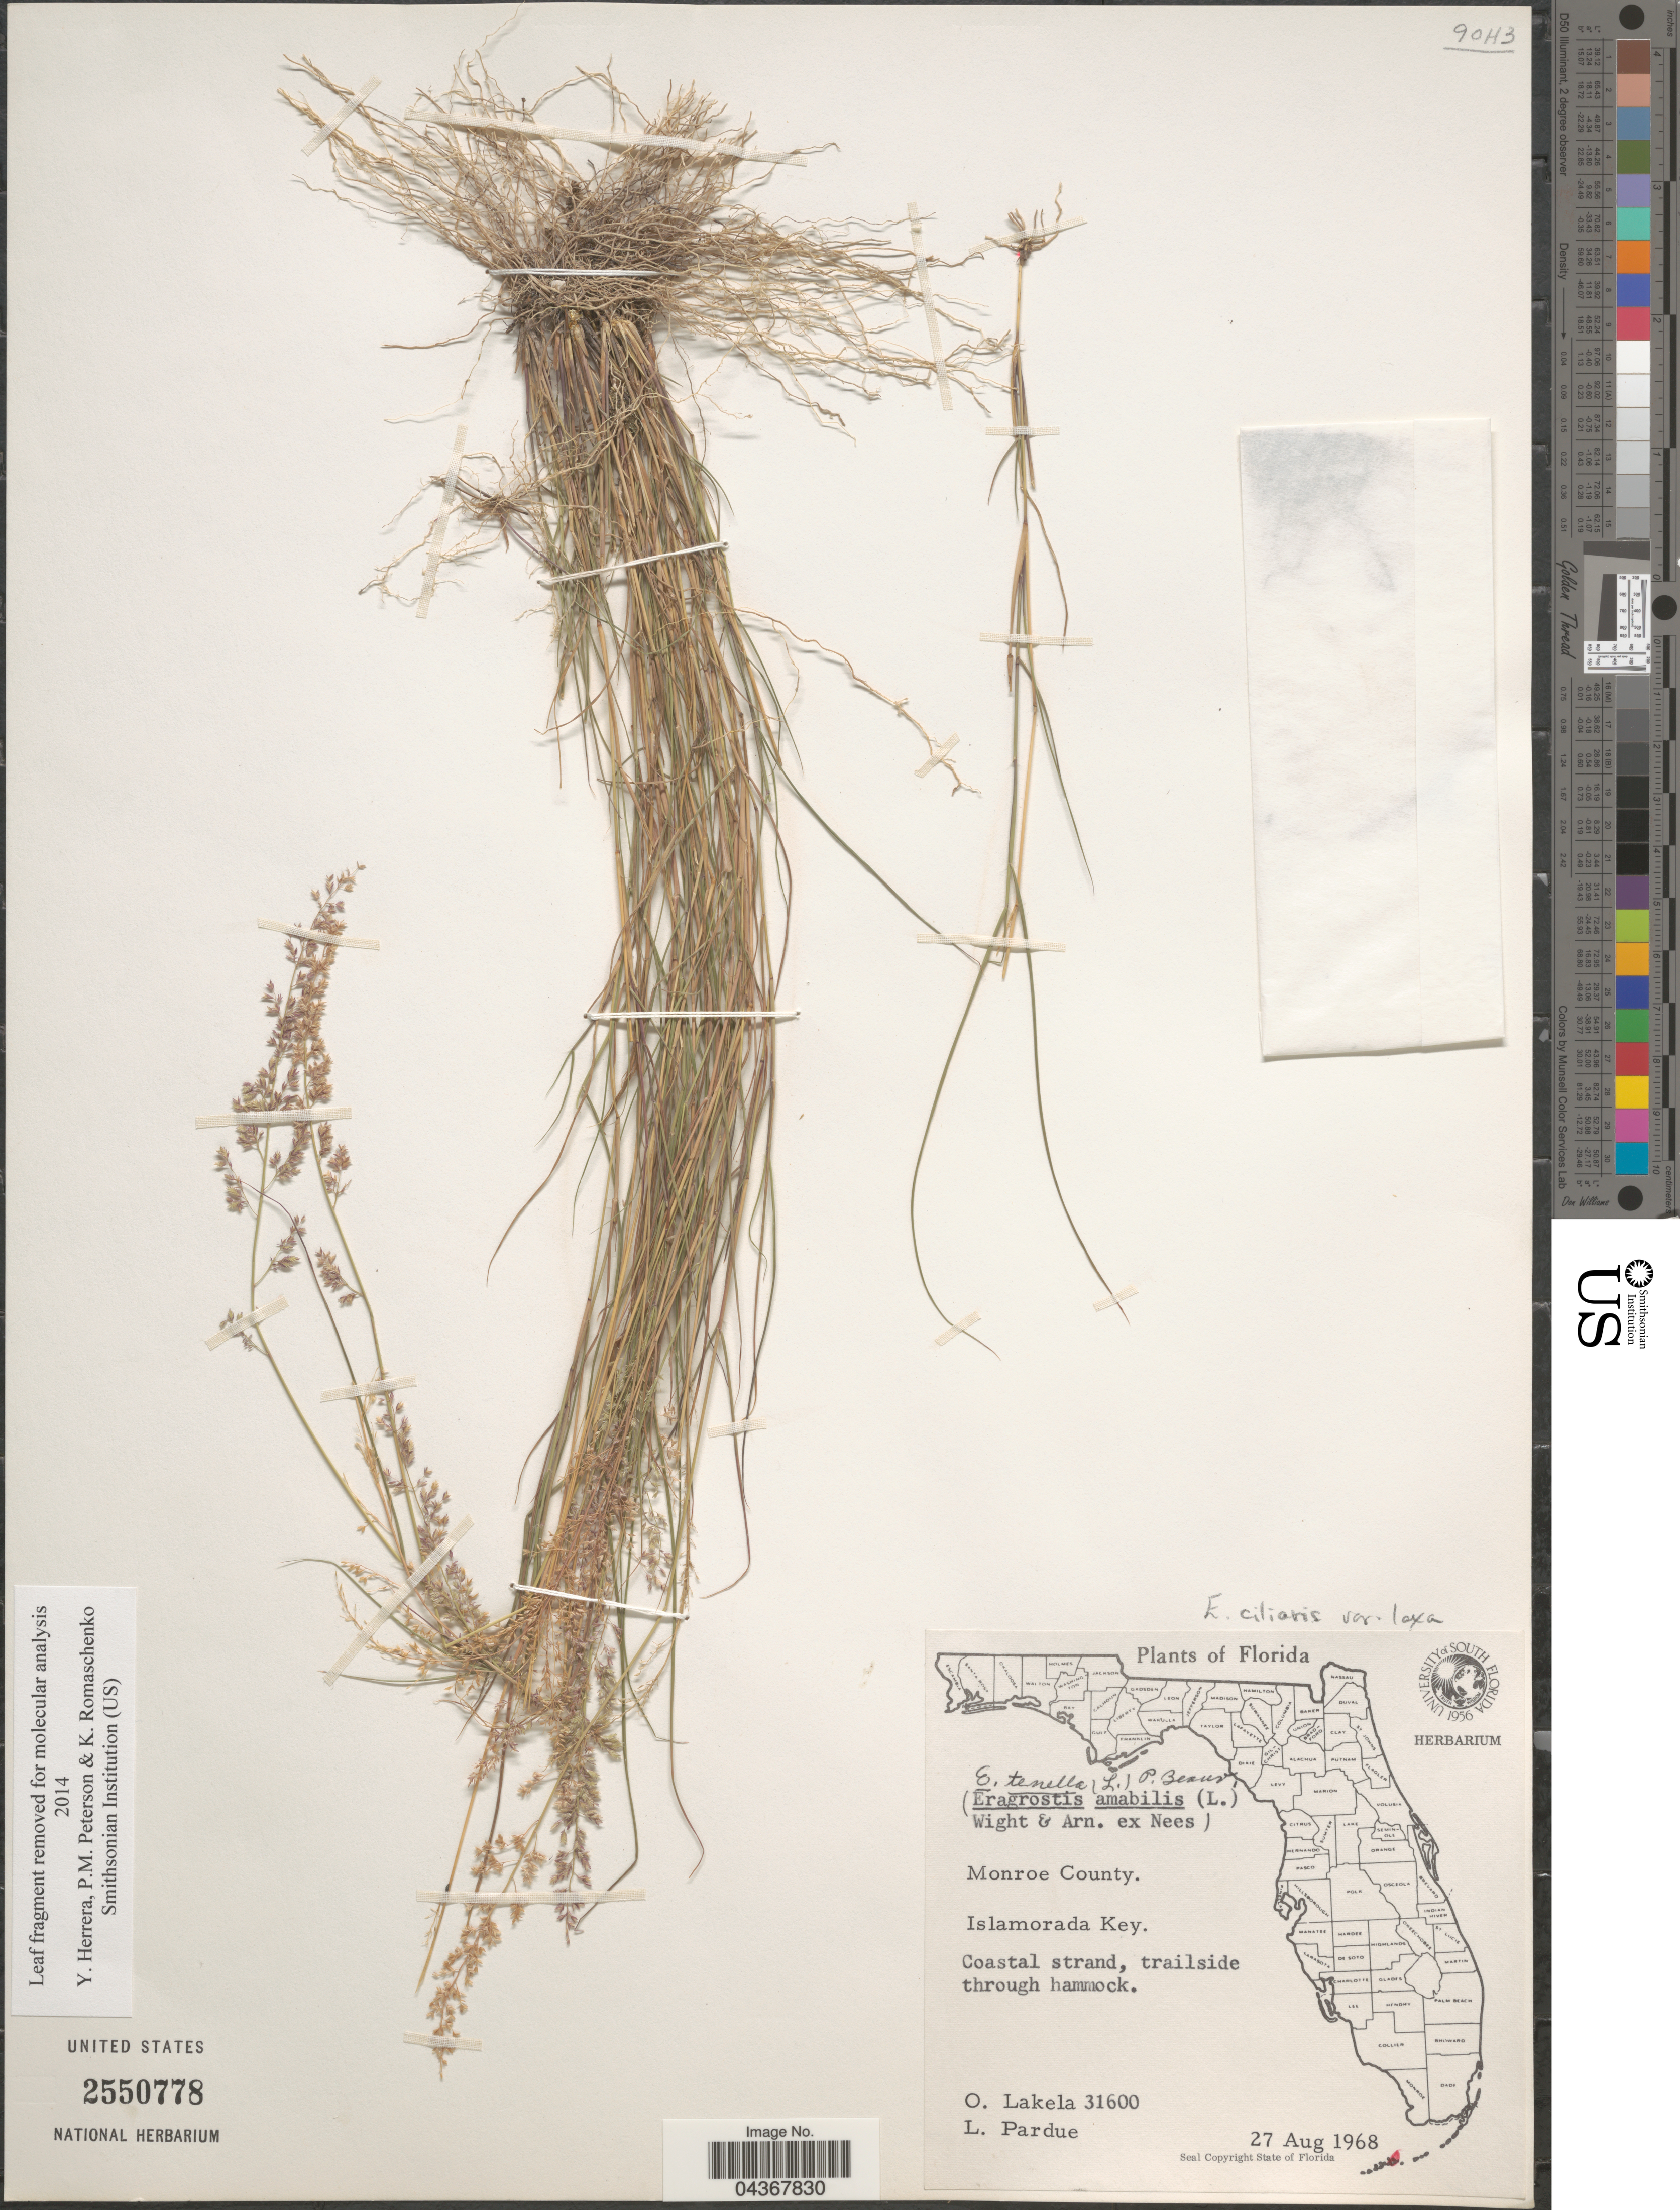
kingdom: Plantae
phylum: Tracheophyta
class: Liliopsida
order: Poales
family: Poaceae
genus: Eragrostis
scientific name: Eragrostis ciliaris var. laxa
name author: Kuntze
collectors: O. Lakela & L. Pardue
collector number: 31600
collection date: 1968-08-27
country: United States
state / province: Florida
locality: Monroe County. Islamorada Key.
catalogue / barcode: US 2550778